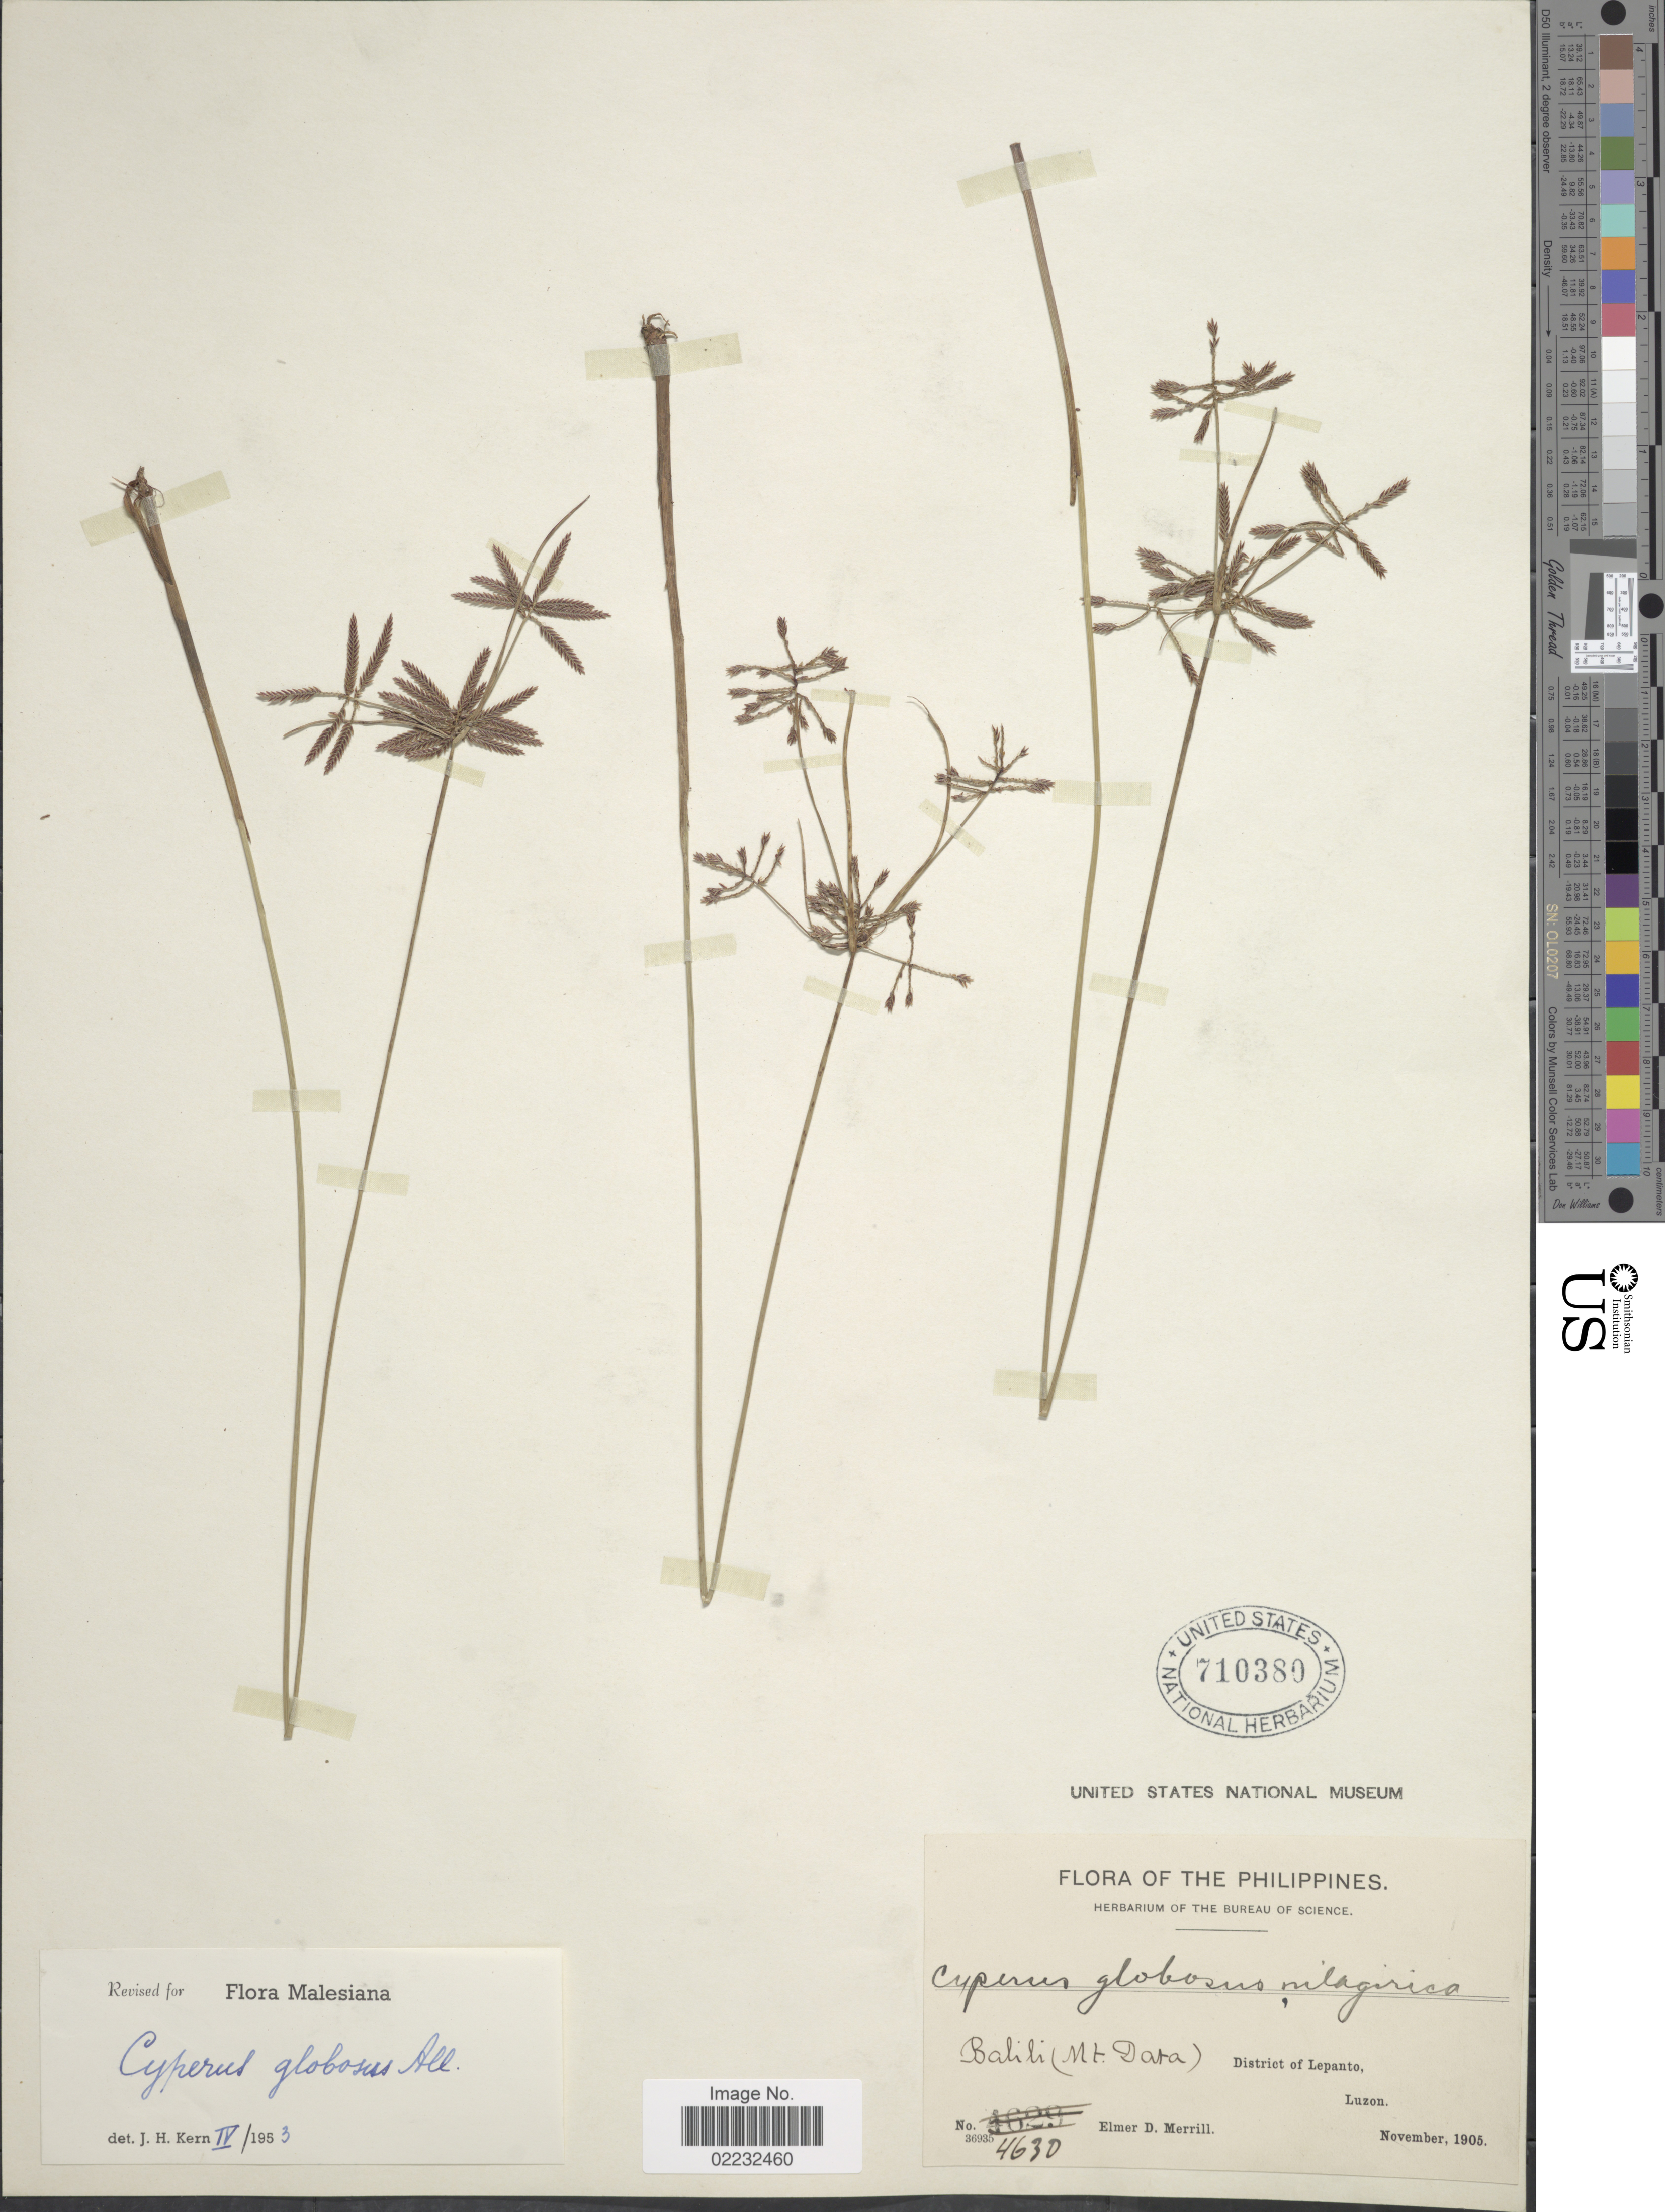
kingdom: Plantae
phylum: Tracheophyta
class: Liliopsida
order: Poales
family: Cyperaceae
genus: Cyperus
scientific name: Cyperus flavidus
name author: Retz.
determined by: Strong, Mark T., (BOT), Smithsonian Institution - National Museum of Natural History (UNITED STATES)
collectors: E. D. Merrill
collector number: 4630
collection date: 1905-11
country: Philippines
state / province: Cordillera (Administrative Region)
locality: Balili (Mt. Data) District of Lepanto, Luzon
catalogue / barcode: US 710389